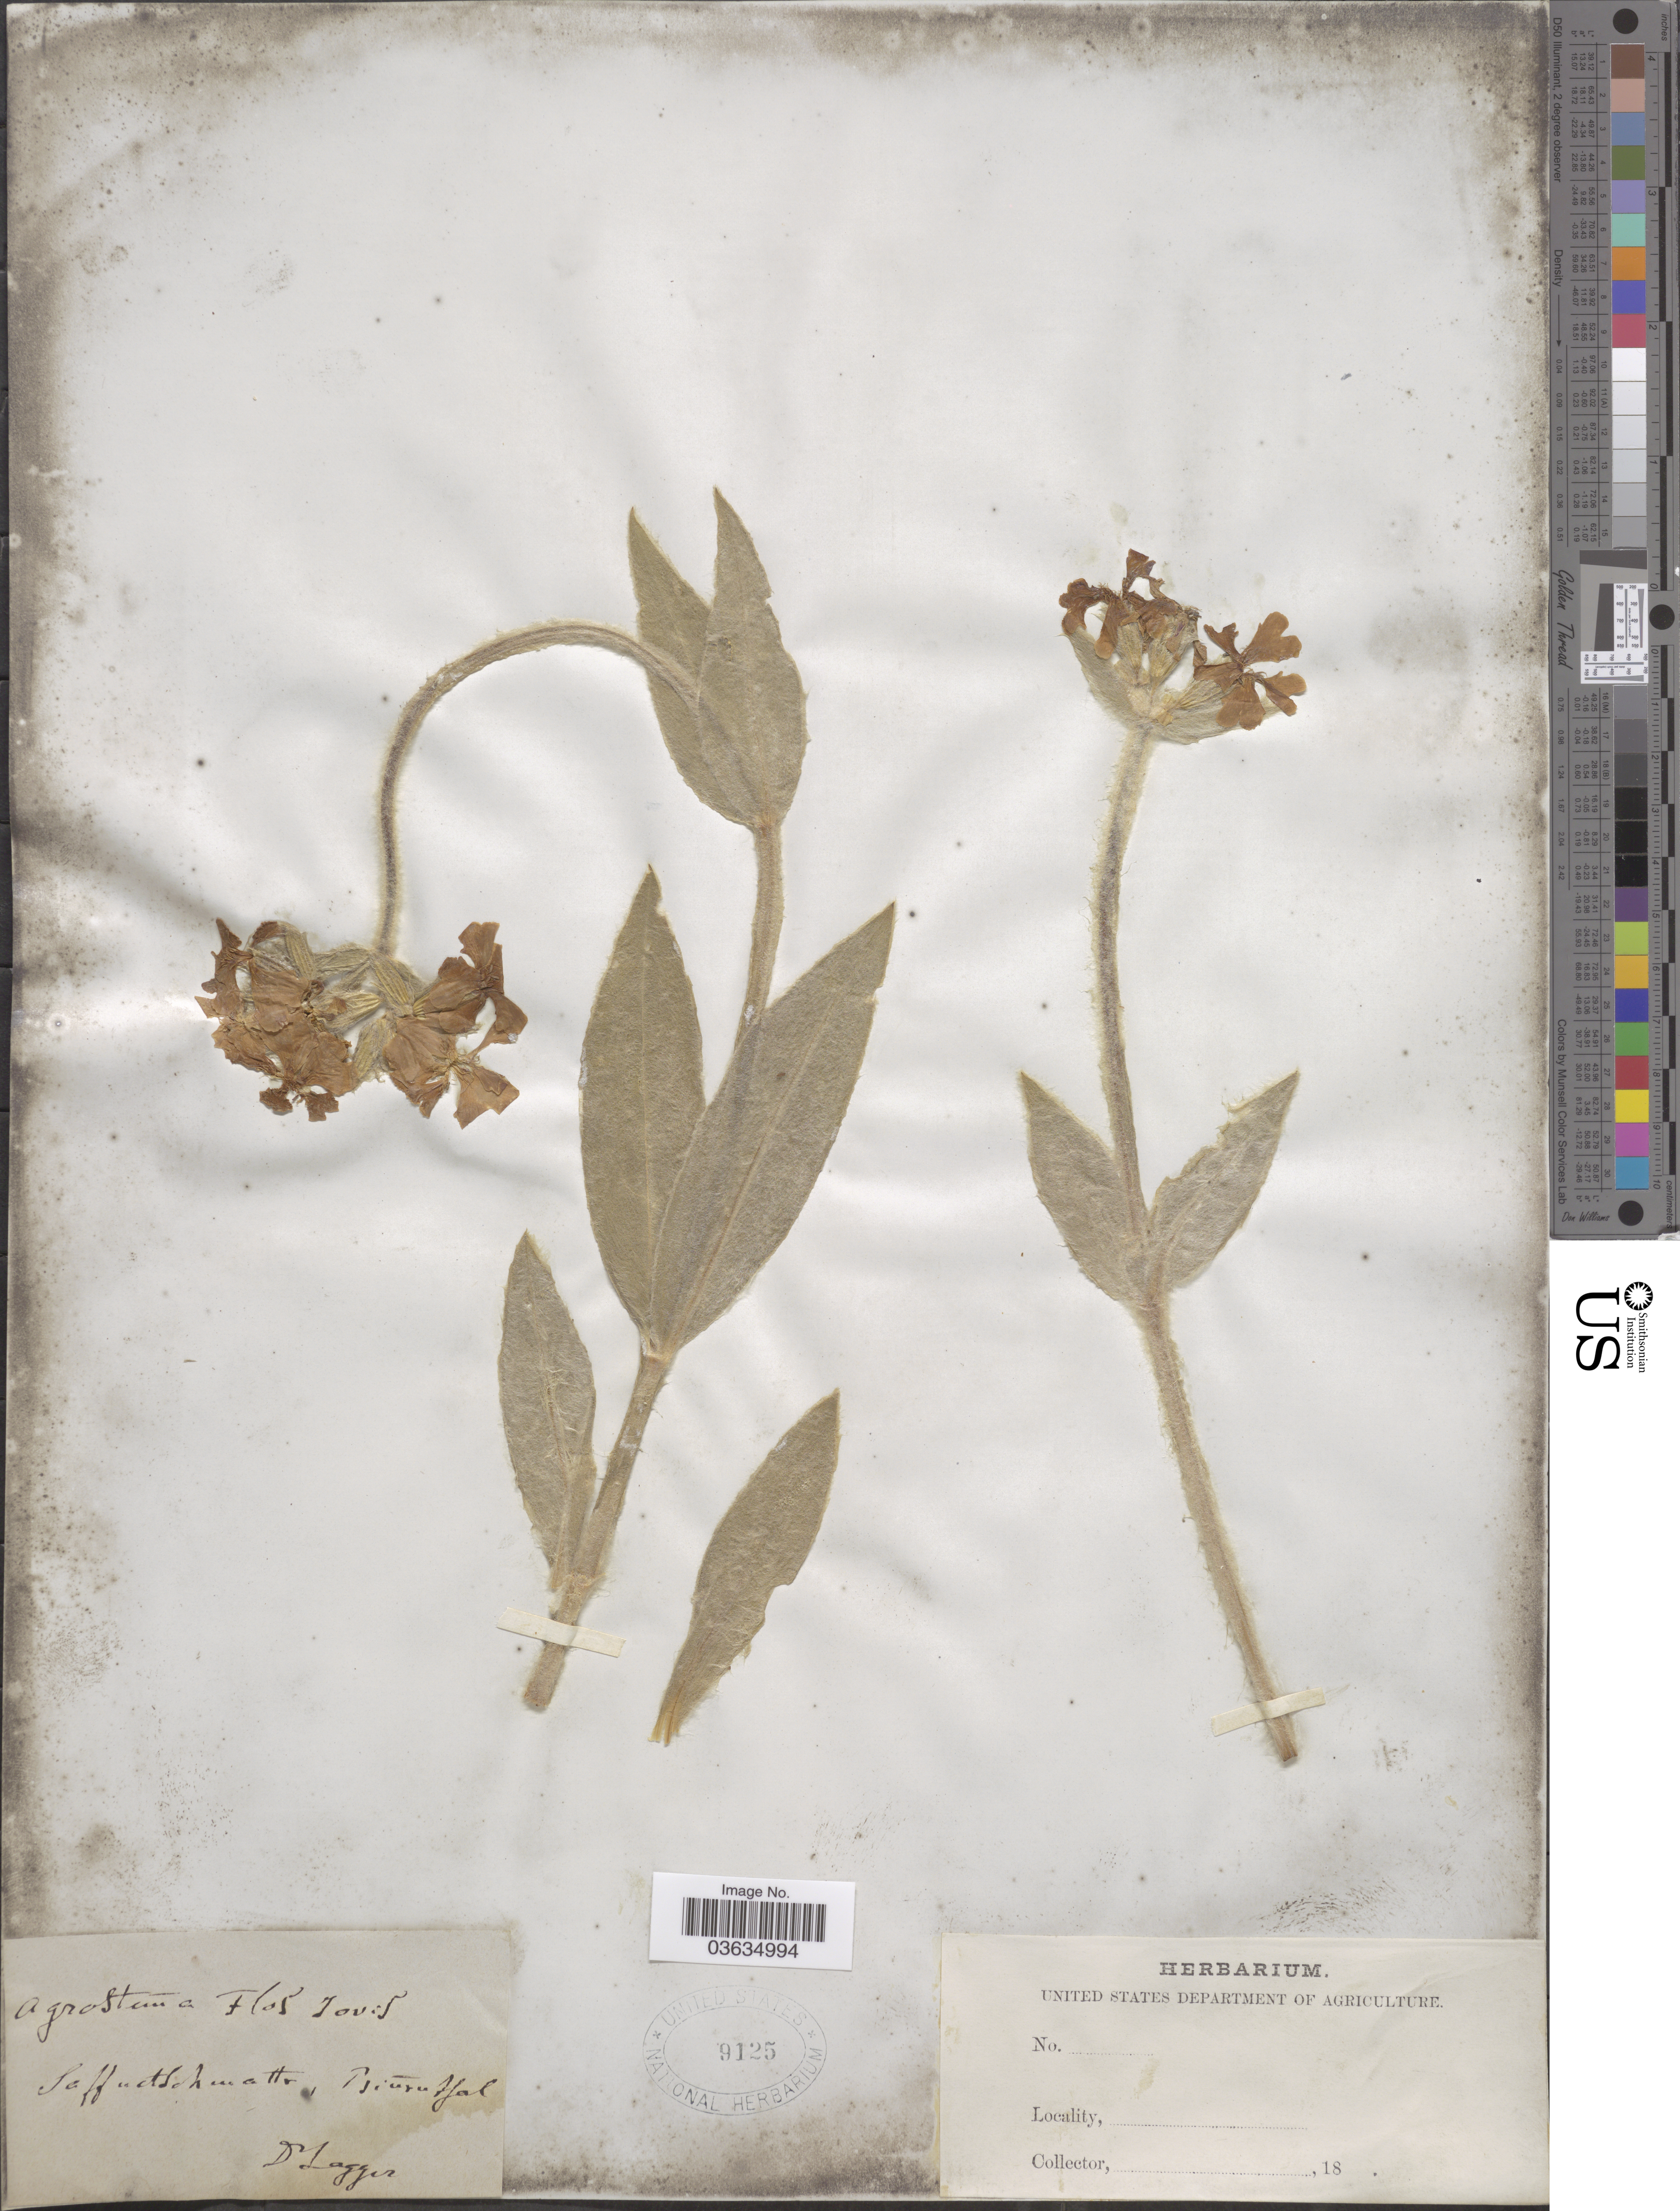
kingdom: Plantae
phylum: Tracheophyta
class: Magnoliopsida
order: Caryophyllales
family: Caryophyllaceae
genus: Silene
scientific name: Silene flos-jovis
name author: (L.) Greuter & Burdet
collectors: F. J. Lagger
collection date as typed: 18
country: Switzerland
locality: Saflischmatten, Psiurufjal. [interpreted]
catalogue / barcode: US 9125